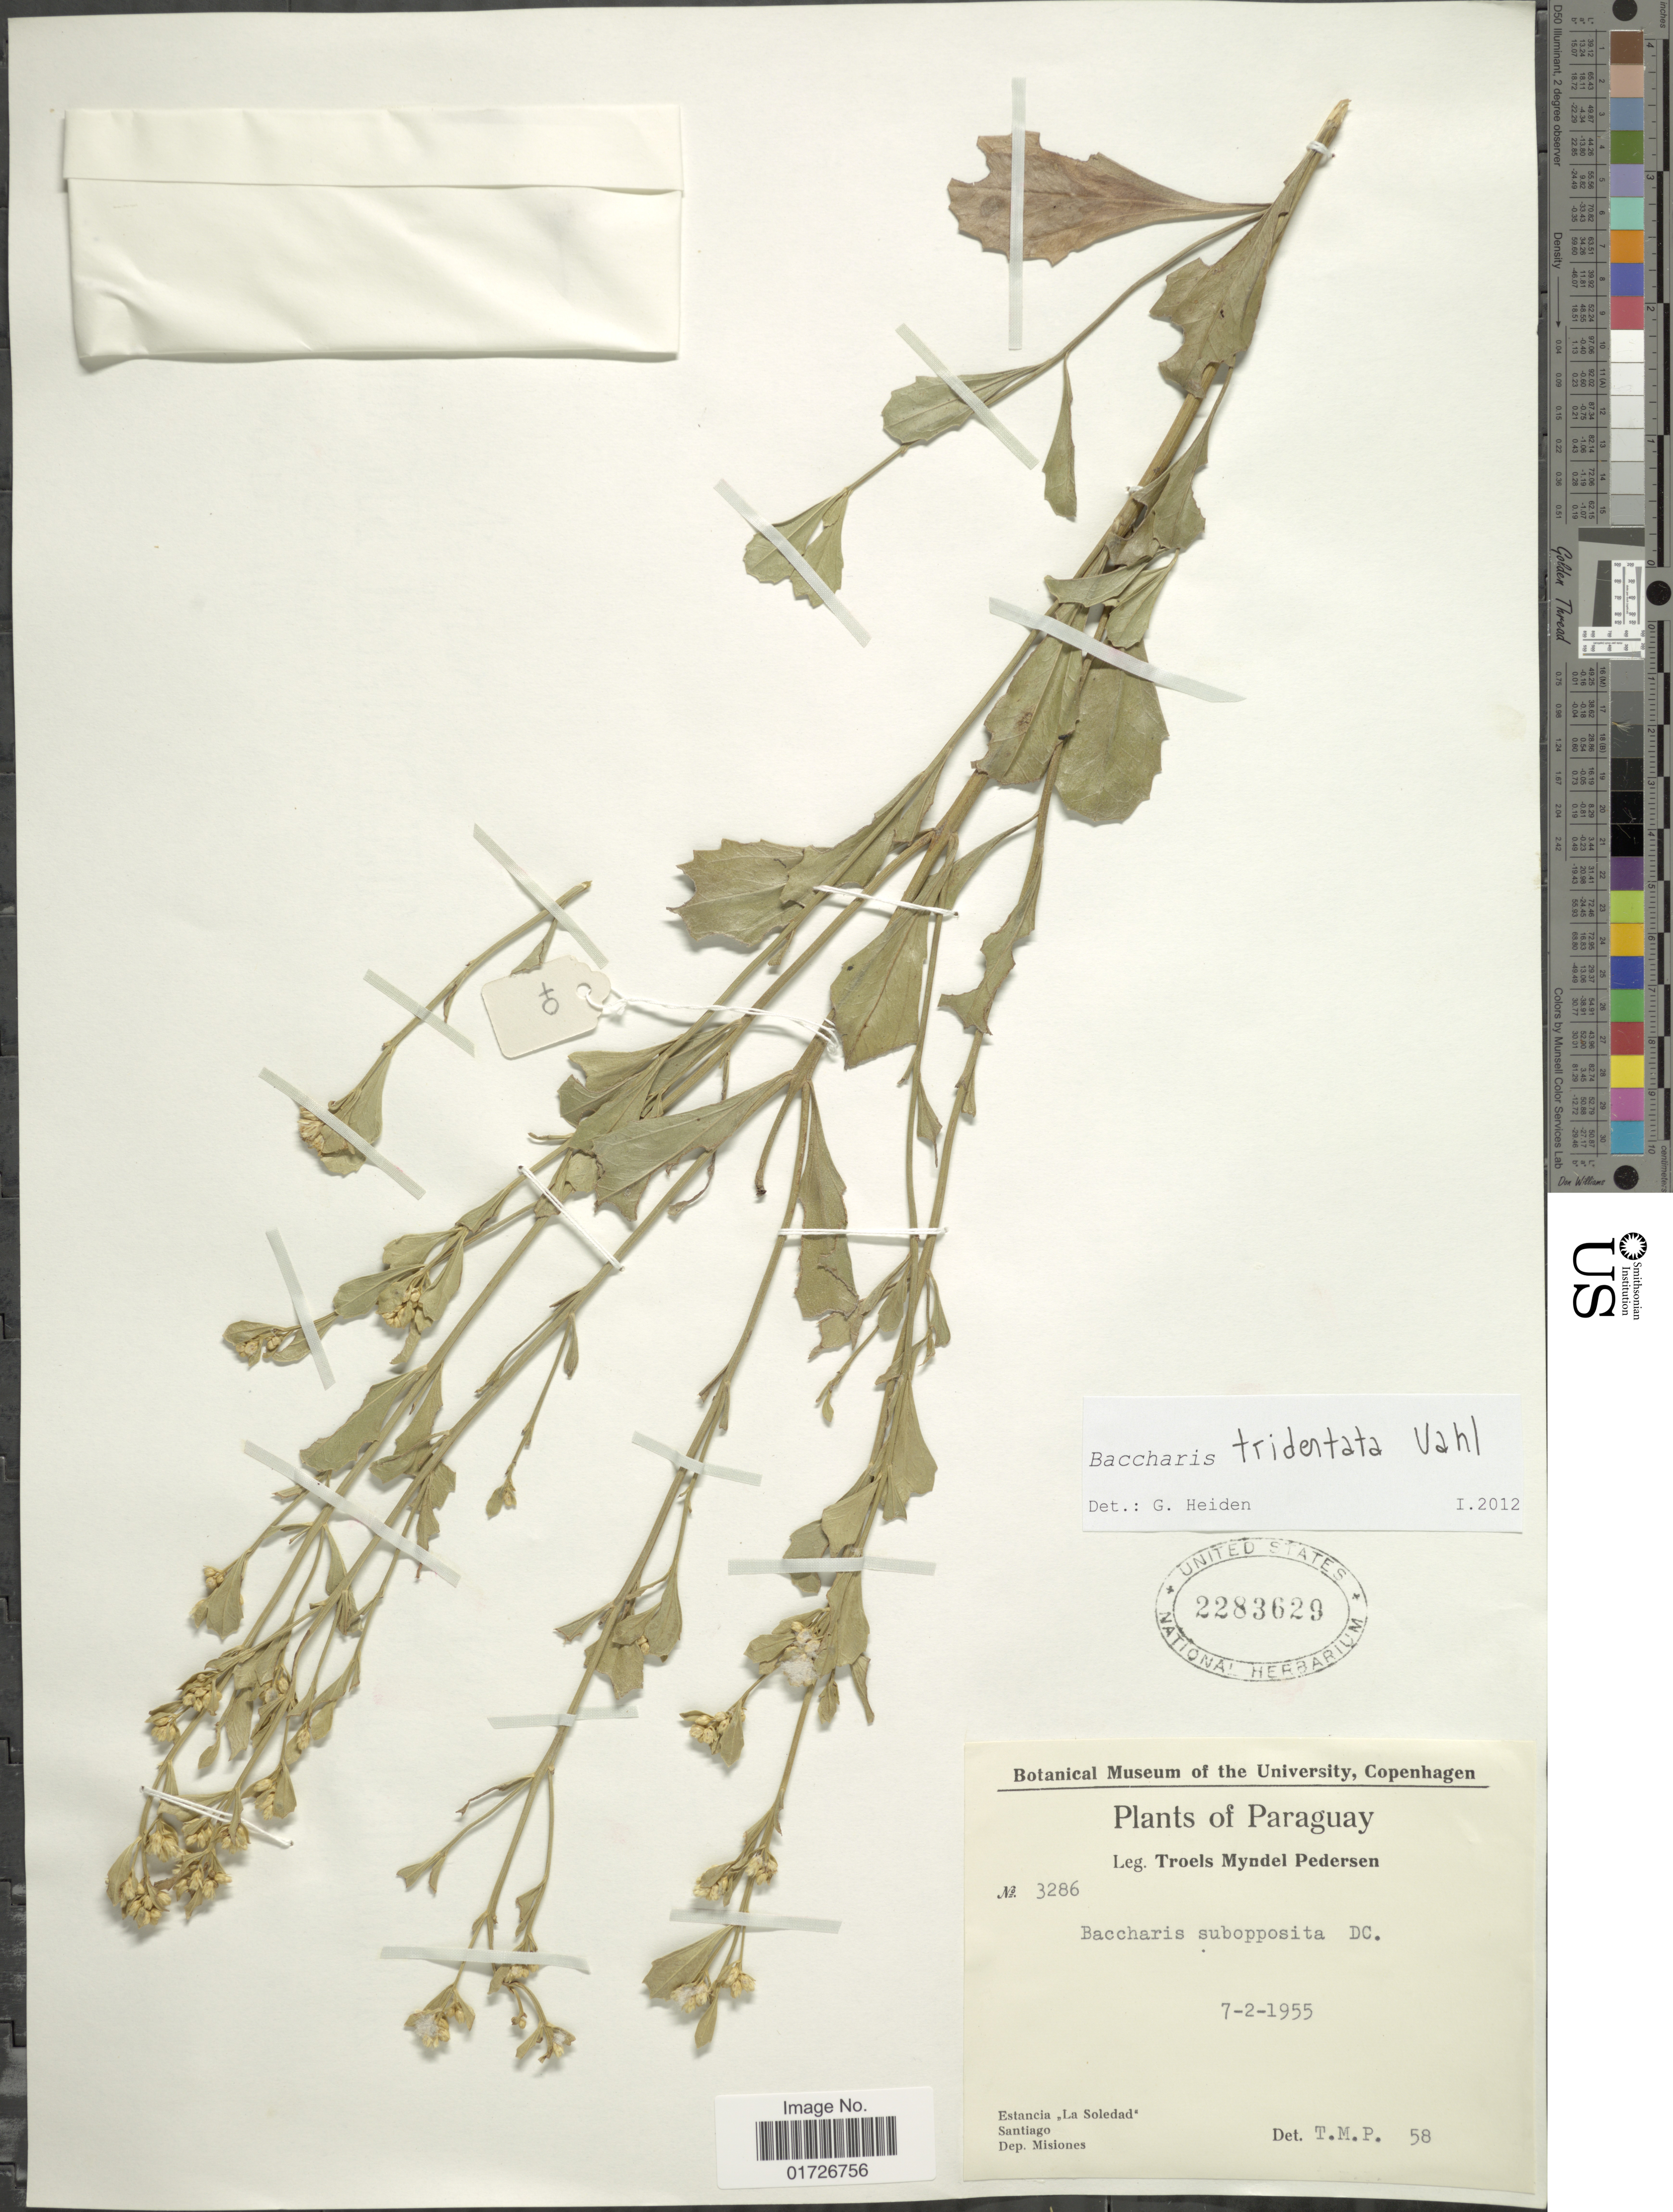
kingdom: Plantae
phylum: Tracheophyta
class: Magnoliopsida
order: Asterales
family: Asteraceae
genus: Baccharis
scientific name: Baccharis tridentata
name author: Vahl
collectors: T. Pederson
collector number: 3286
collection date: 1955-02-07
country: Paraguay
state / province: Misiones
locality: Estancia La Soledad Santiago.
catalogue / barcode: US 2283629